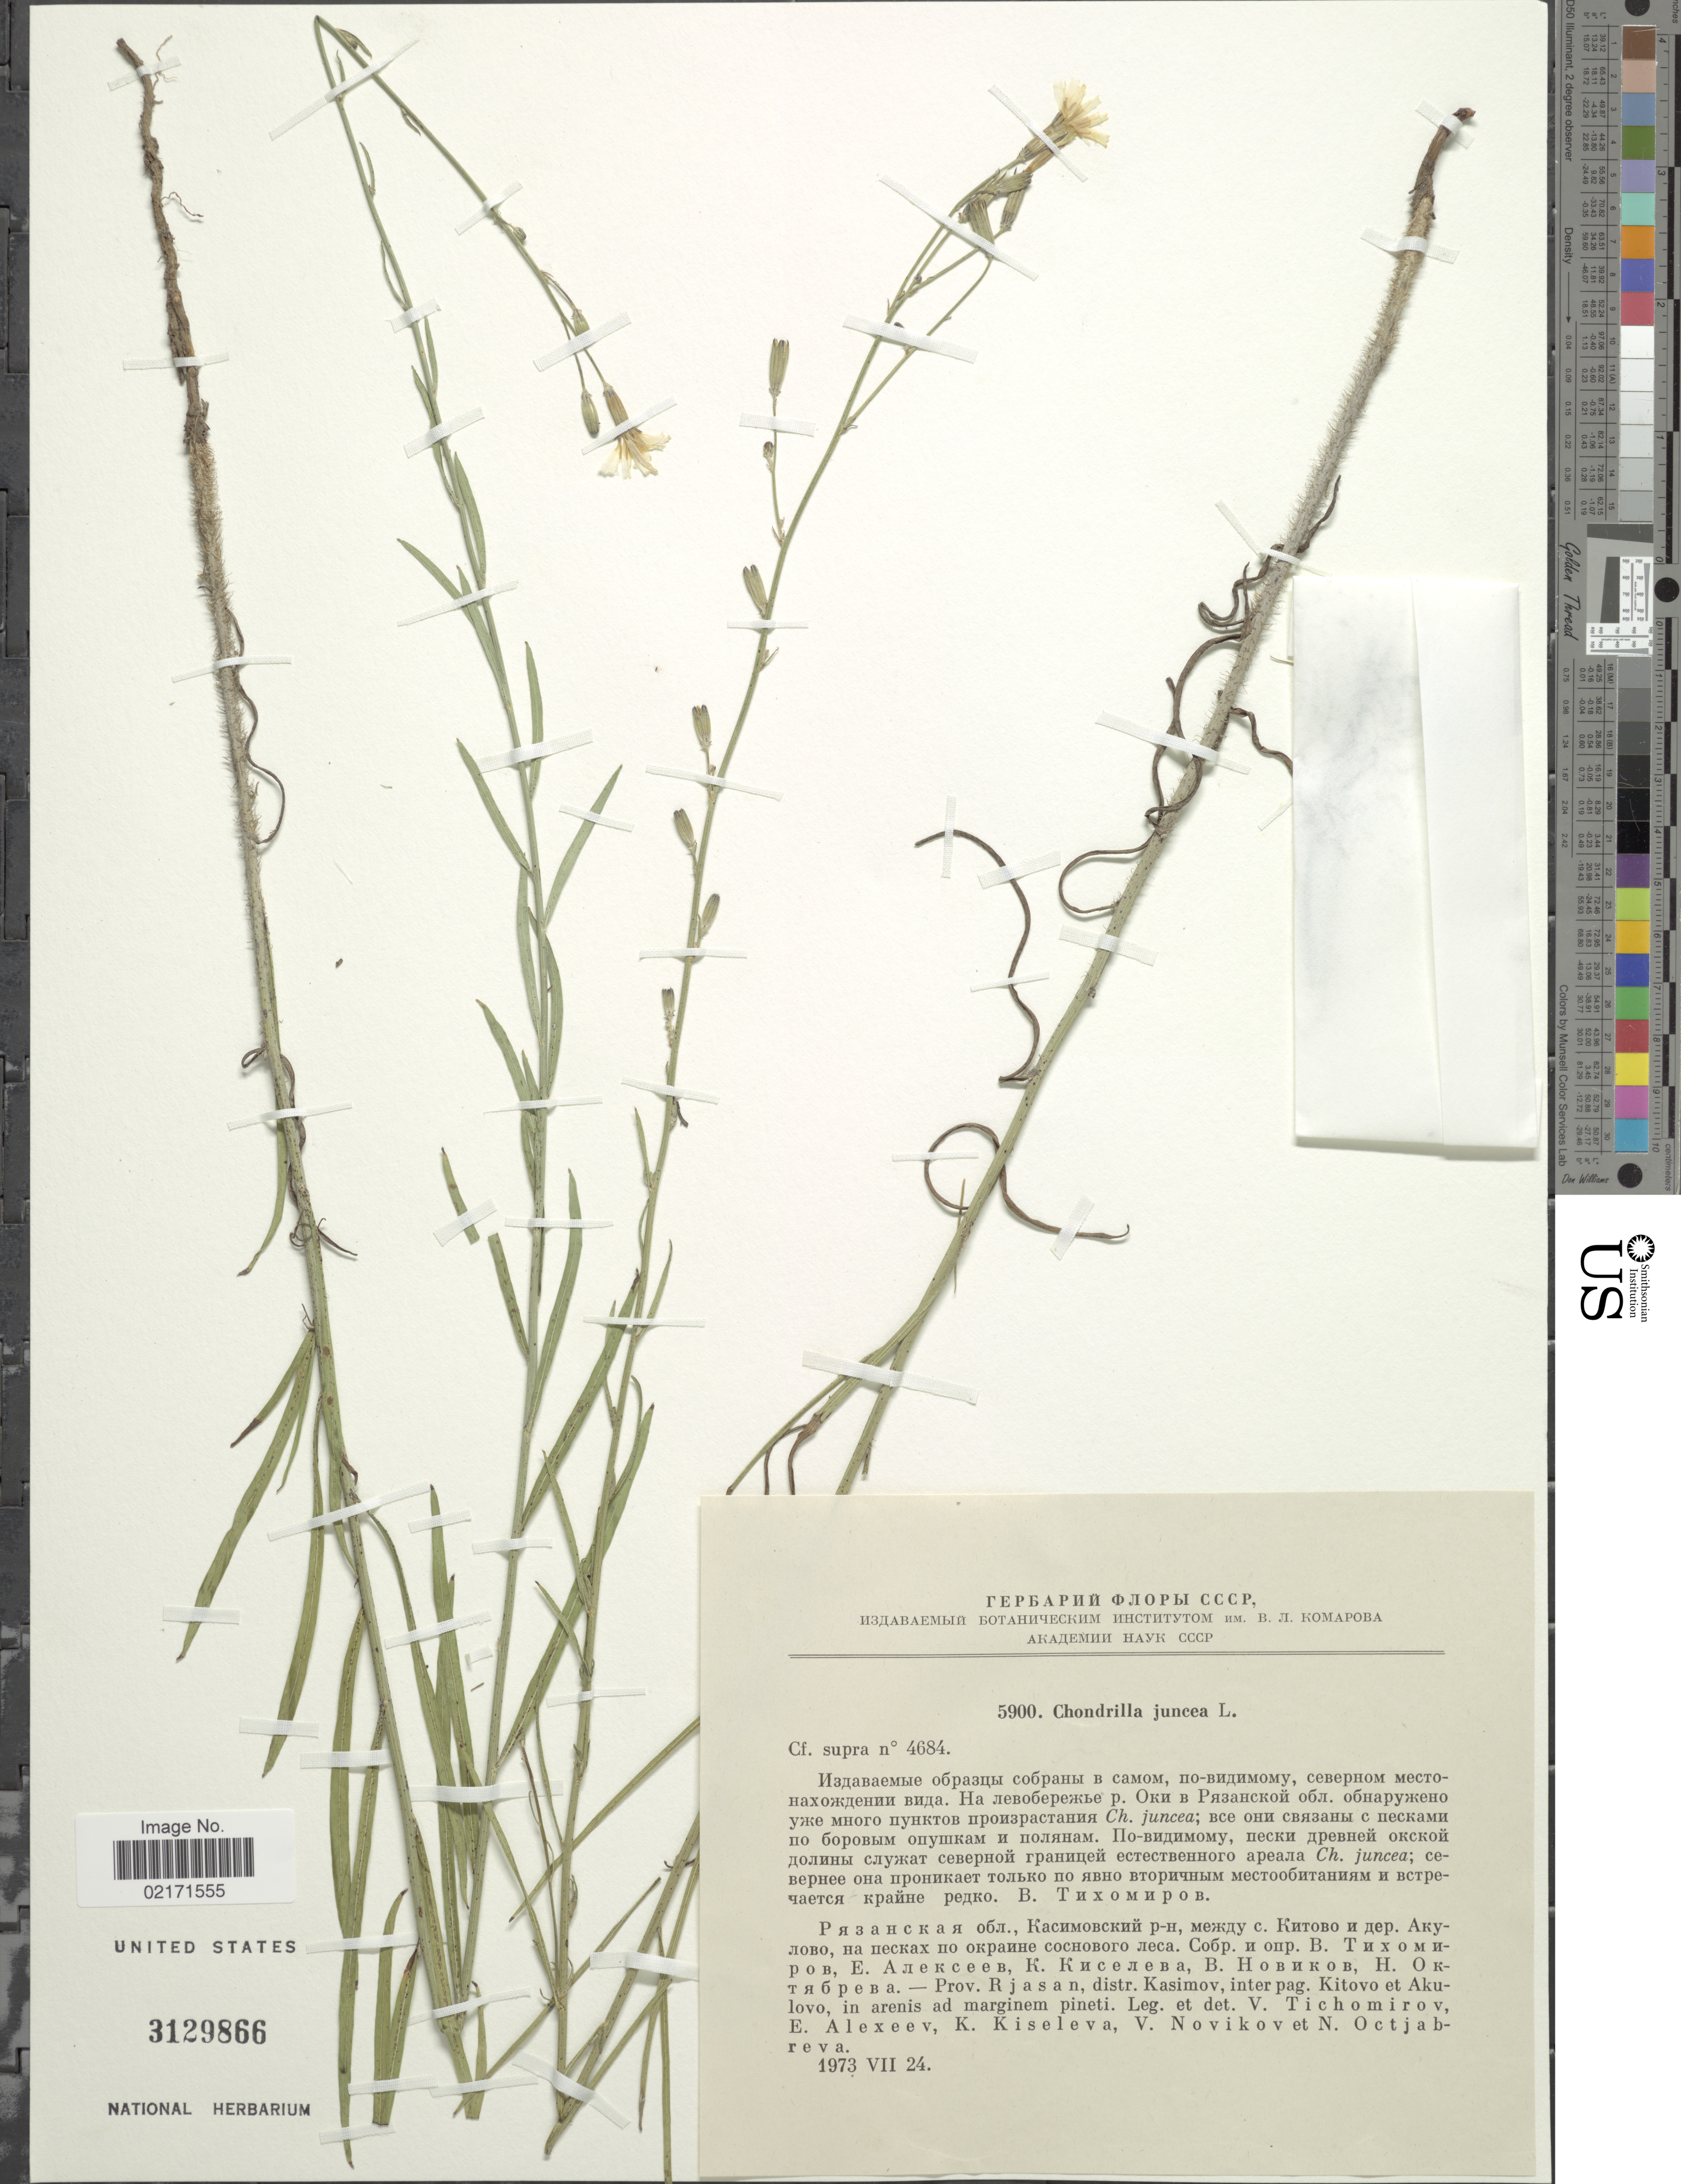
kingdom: Plantae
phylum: Tracheophyta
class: Magnoliopsida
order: Asterales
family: Asteraceae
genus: Chondrilla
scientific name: Chondrilla juncea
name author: L.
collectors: V. Tichomirov, E. B. Alexeev, K. Kiseleva, V. Novikov & N. Octjabreva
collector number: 5900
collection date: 1973-07-24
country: Russian Federation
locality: Prov. Rjasan, distr. Kasimov, inter pag. Kitovo et Akulovo, in arenis ad marginem pineti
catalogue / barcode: US 3129866